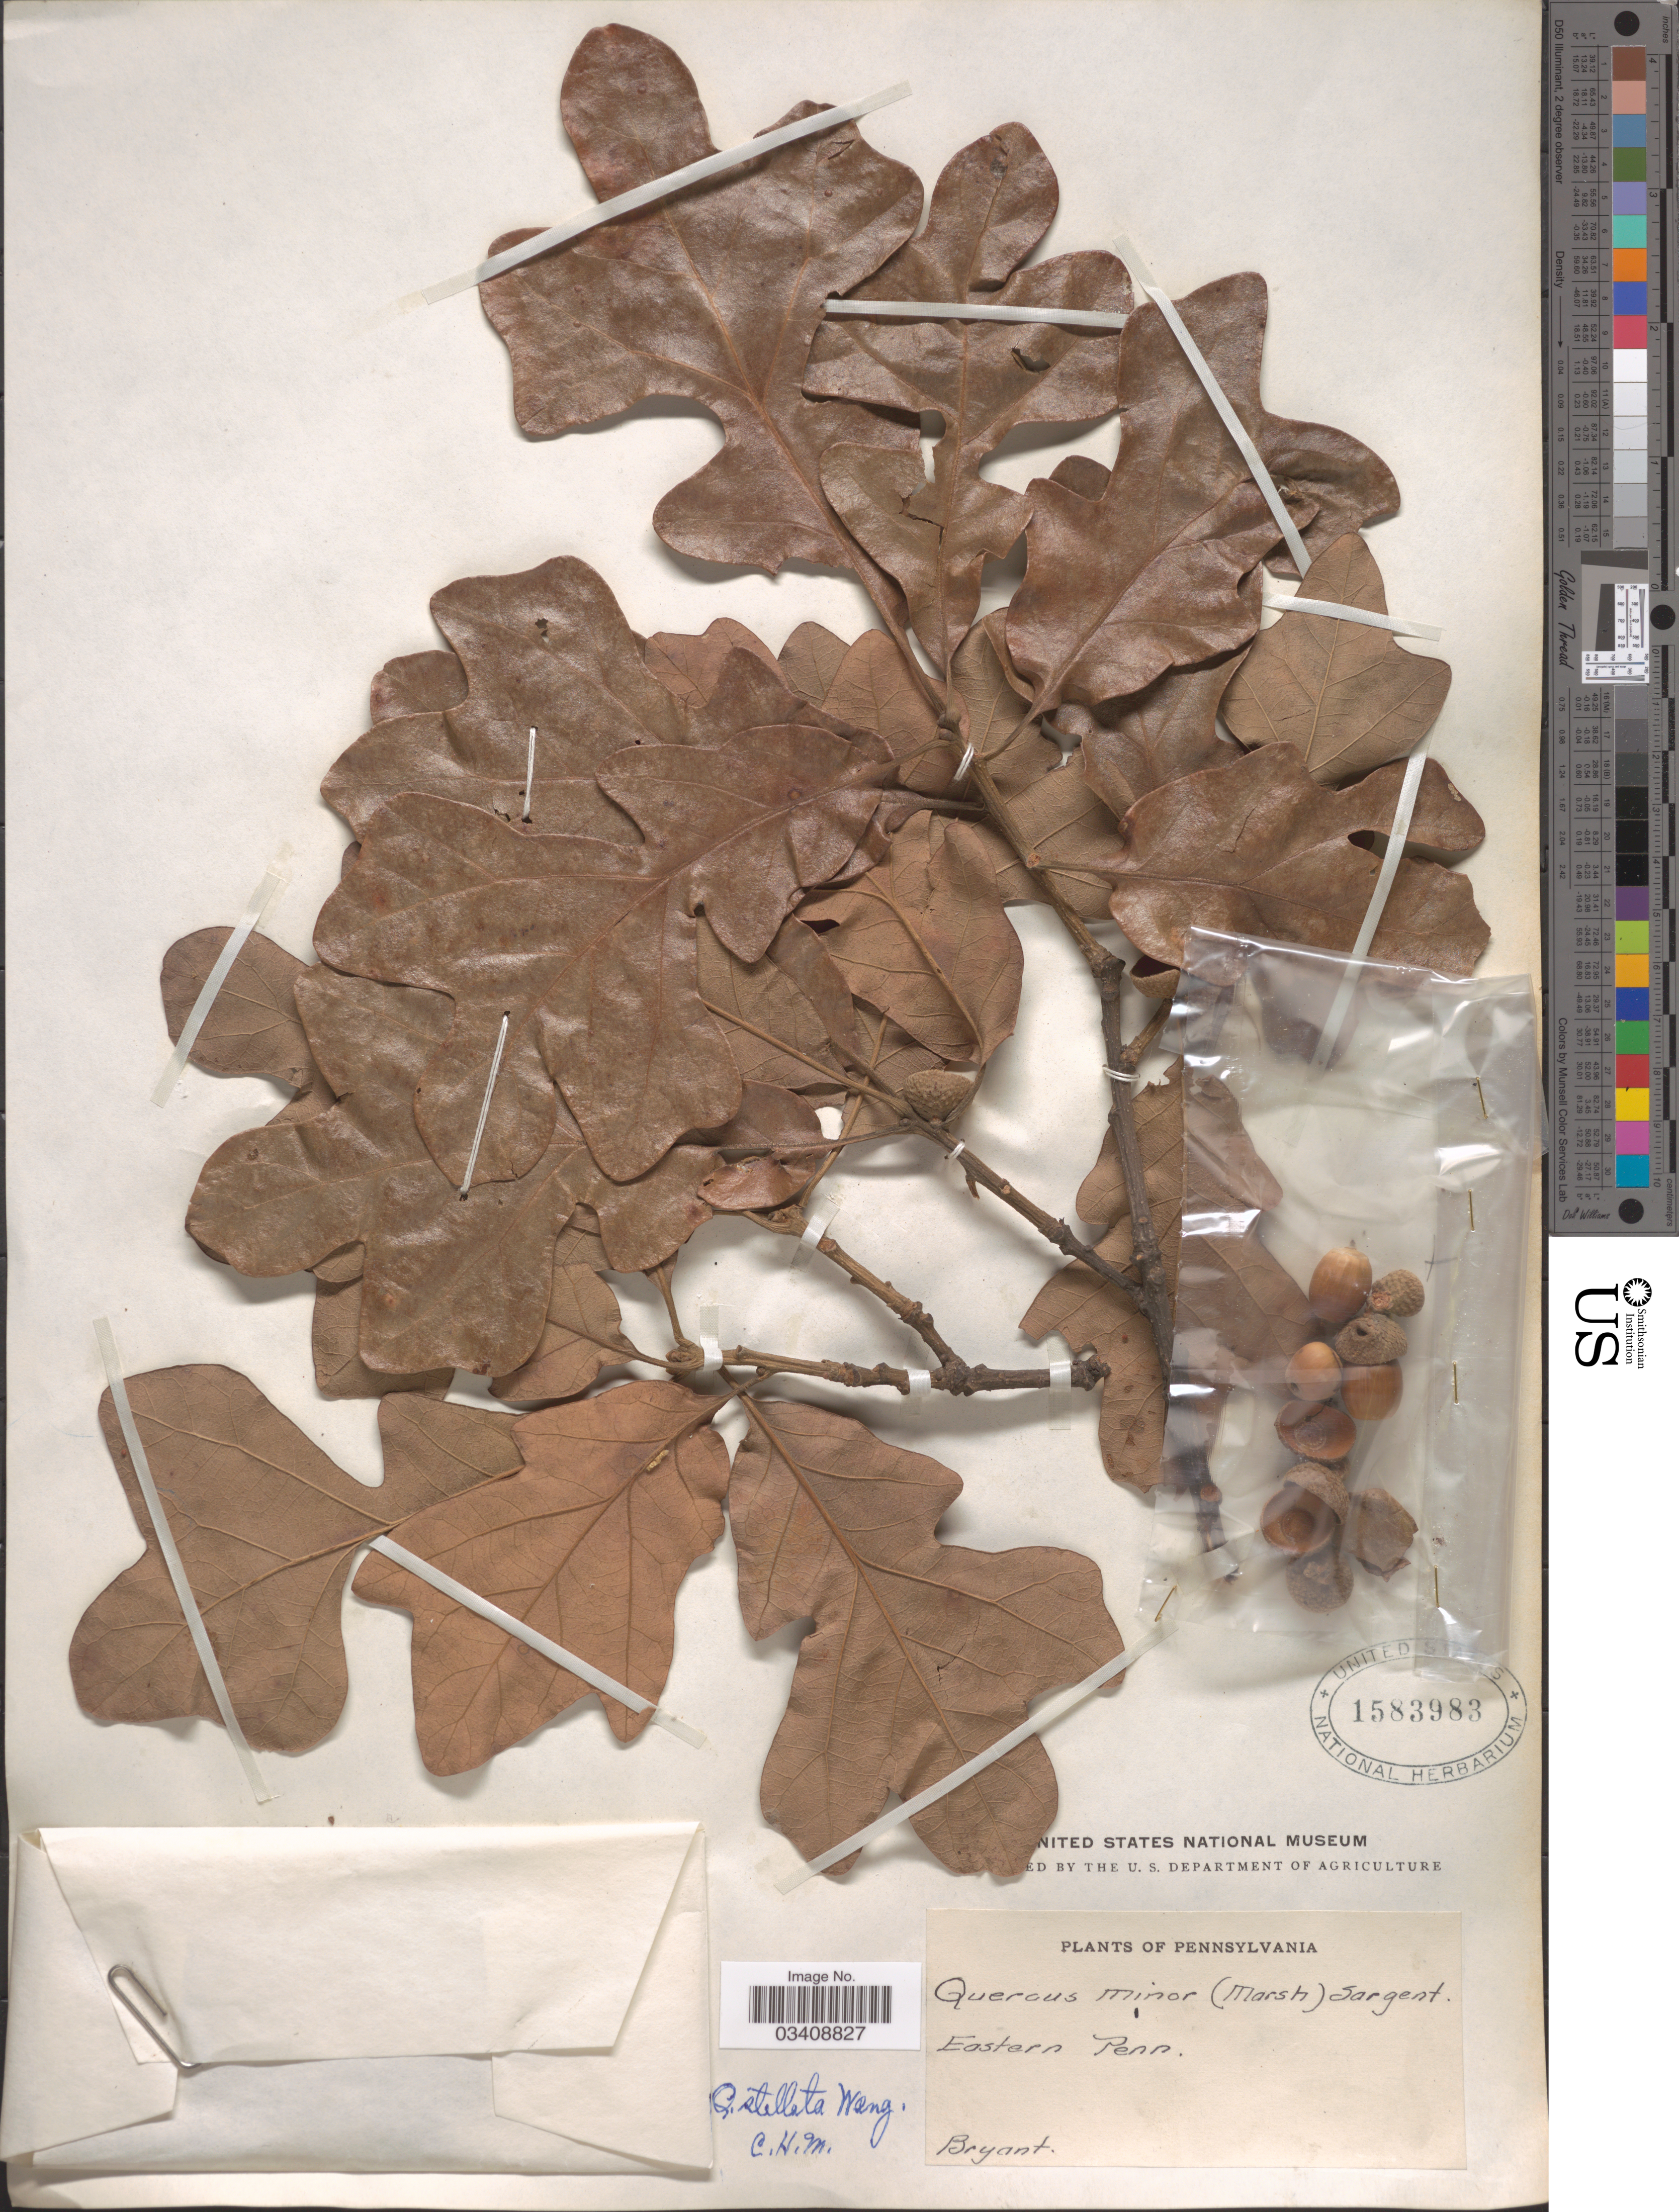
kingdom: Plantae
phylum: Tracheophyta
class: Magnoliopsida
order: Fagales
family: Fagaceae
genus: Quercus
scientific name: Quercus stellata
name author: Wangenh.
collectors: Bryant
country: United States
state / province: Pennsylvania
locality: Eastern Penn.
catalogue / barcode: US 1583983